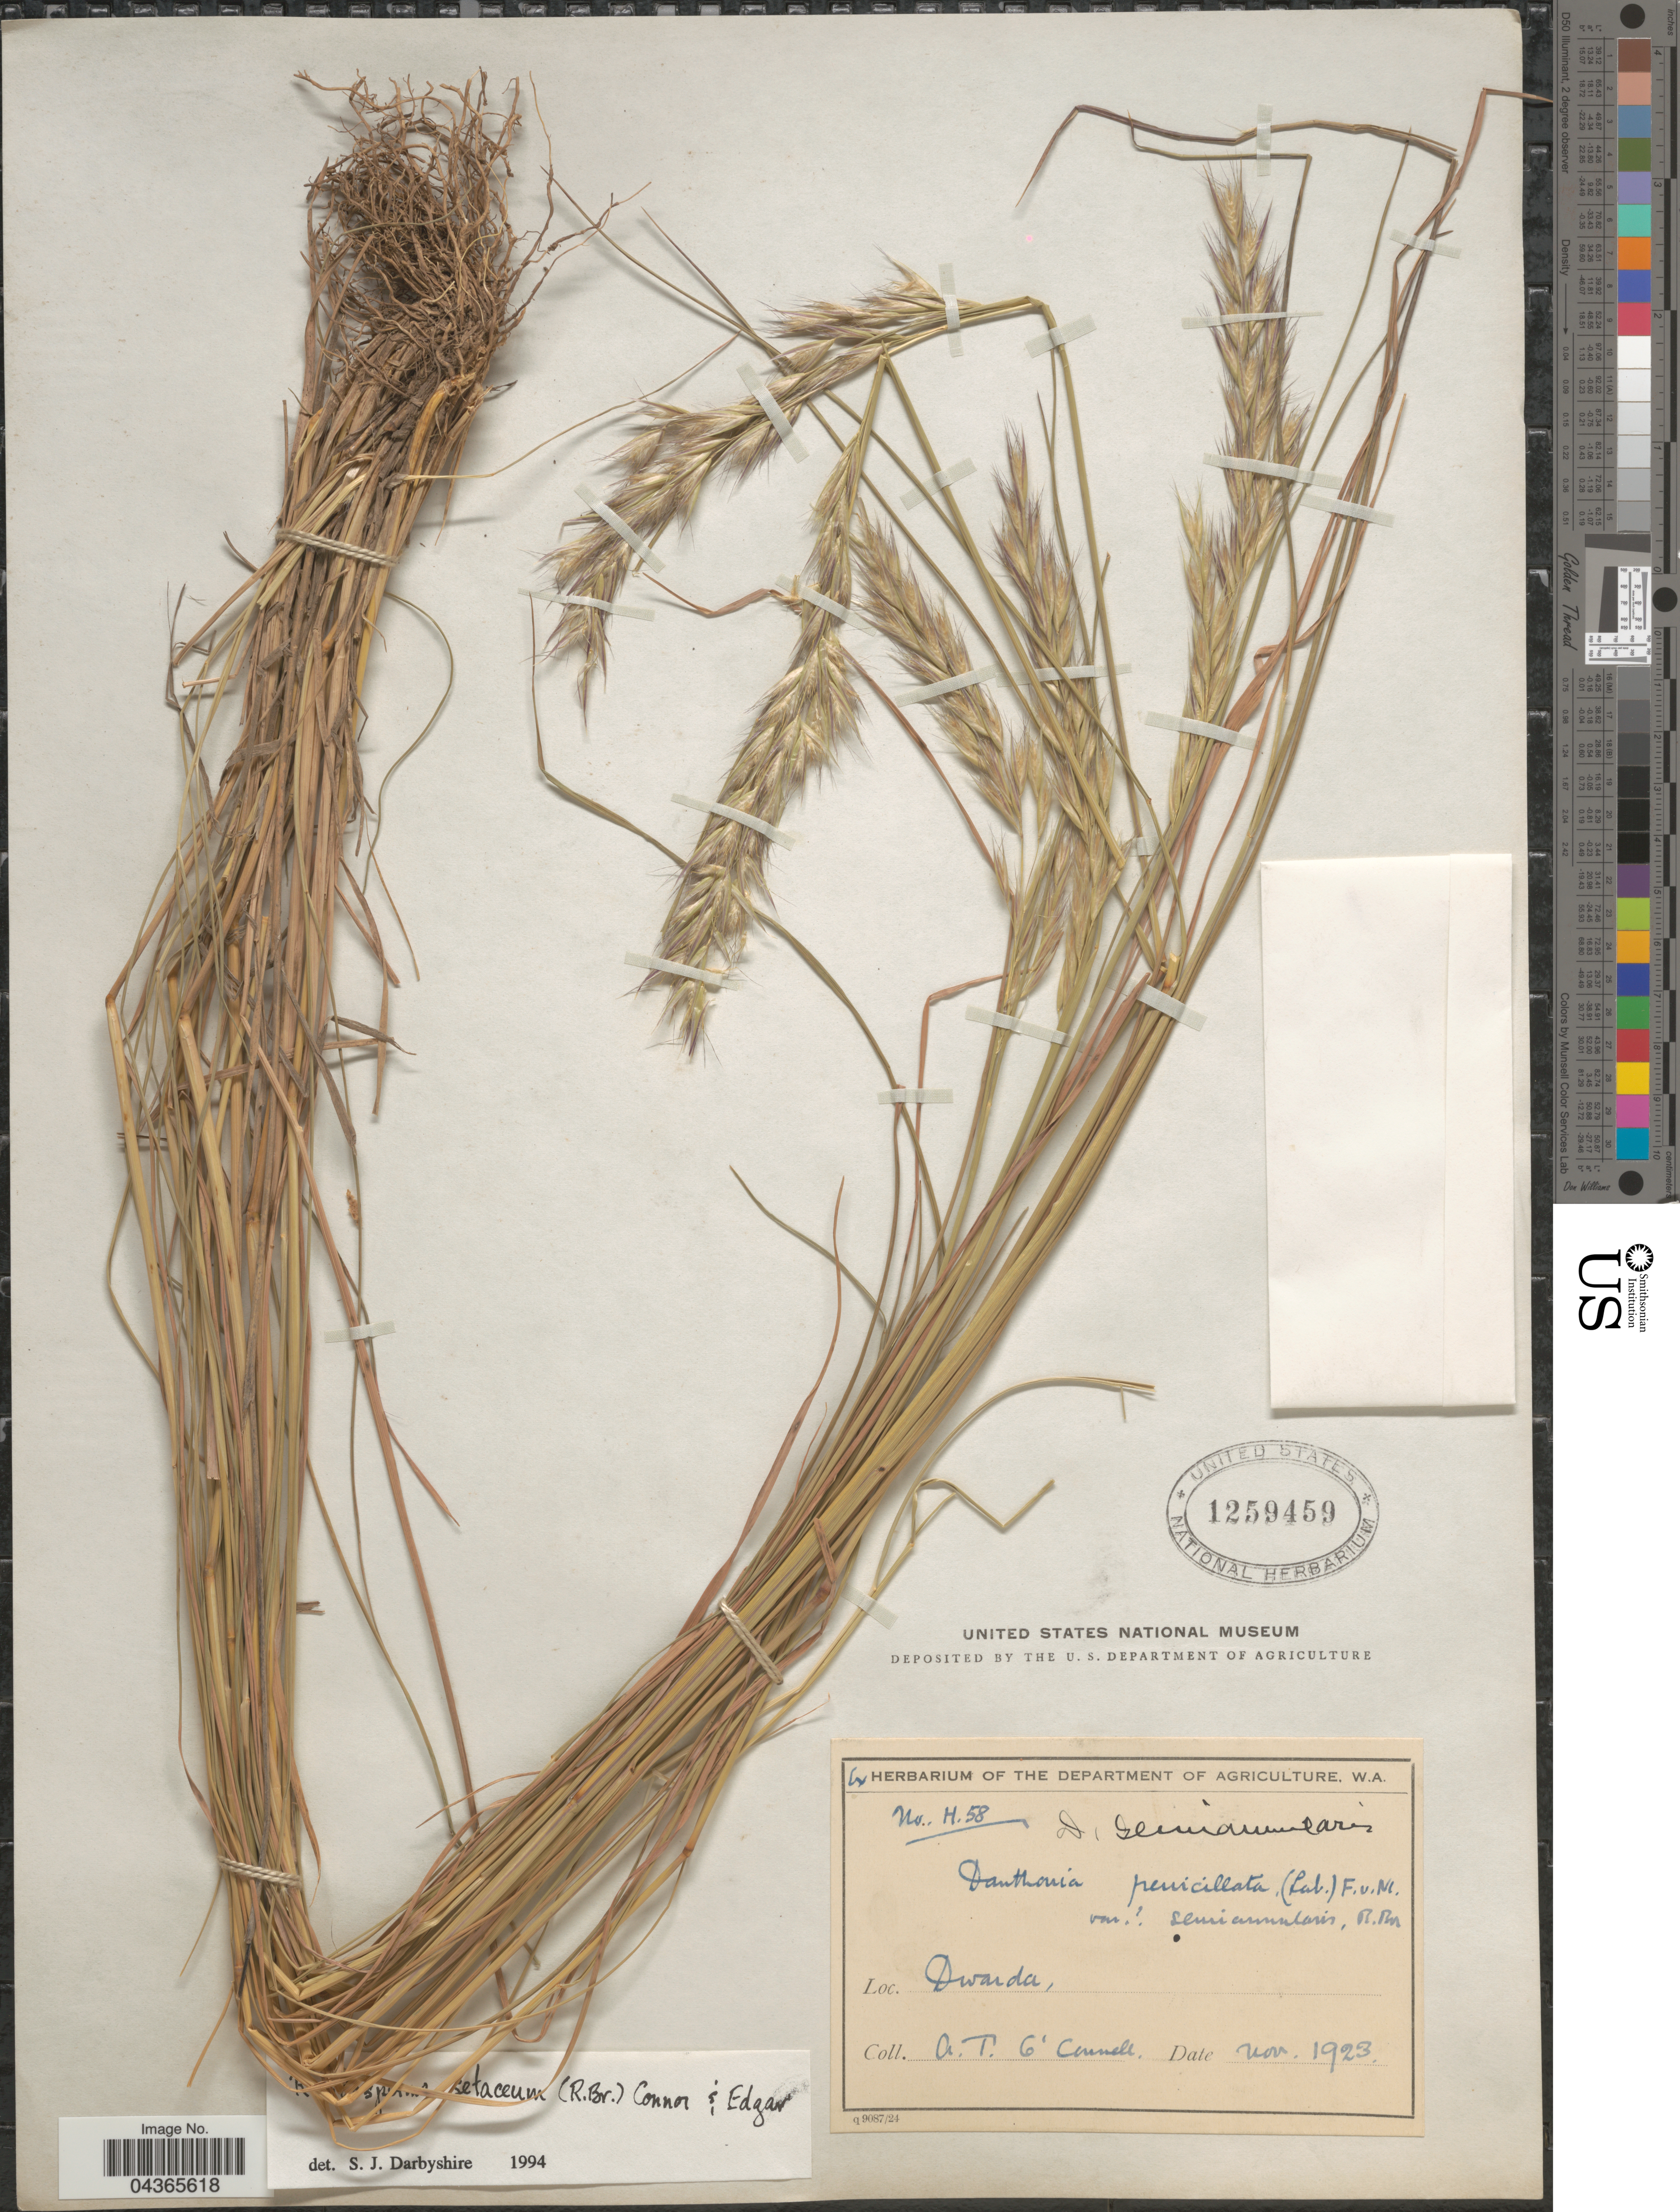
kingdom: Plantae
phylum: Tracheophyta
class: Liliopsida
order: Poales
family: Poaceae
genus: Rytidosperma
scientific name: Rytidosperma setaceum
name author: (R. Br.) Connor & Edgar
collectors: A. O'Connell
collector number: H58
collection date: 1923-11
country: Australia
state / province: Western Australia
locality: Dwarda.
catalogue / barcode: US 1259459